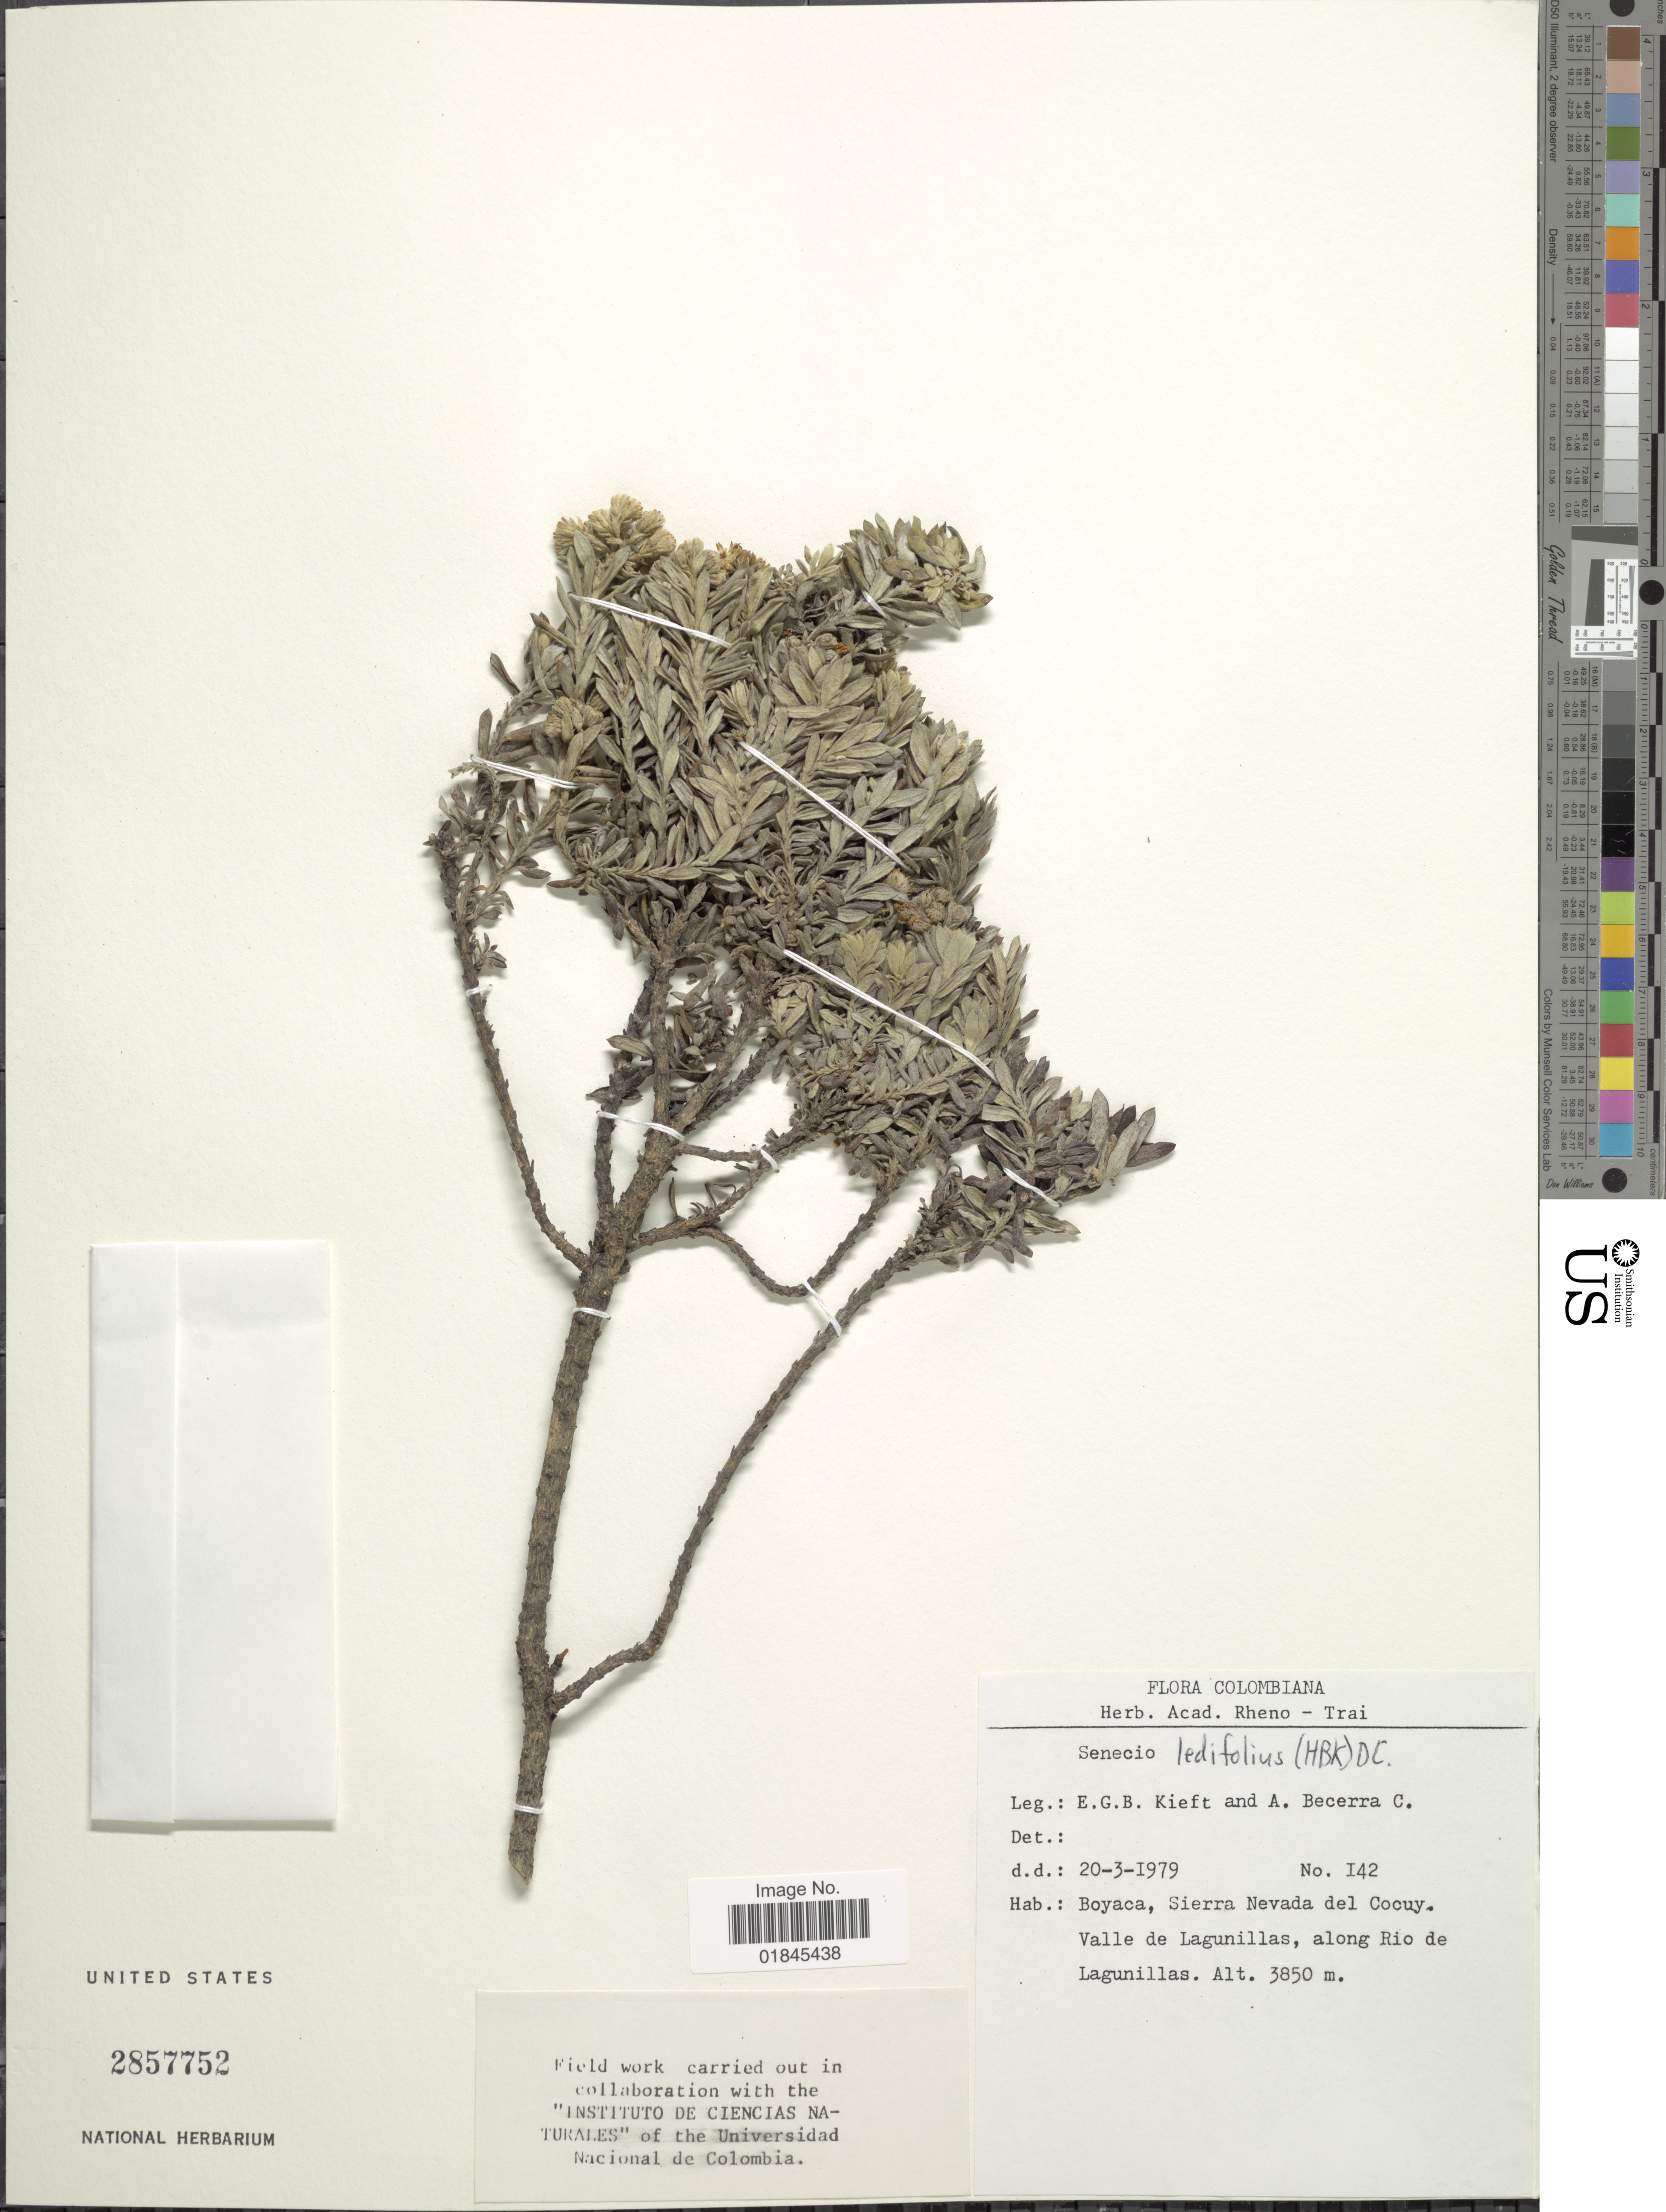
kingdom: Plantae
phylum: Tracheophyta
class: Magnoliopsida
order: Asterales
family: Asteraceae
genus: Pentacalia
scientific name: Pentacalia ledifolia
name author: (Kunth) Cuatrec.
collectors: E. Kieft & A. Becerra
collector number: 142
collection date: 1979-03-20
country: Colombia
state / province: Boyacá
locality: Boyaca, Sierra Nevada del Cocuy. Valle de Lagunillas, along Rio de Lagunillas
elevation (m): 3850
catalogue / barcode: US 2857752